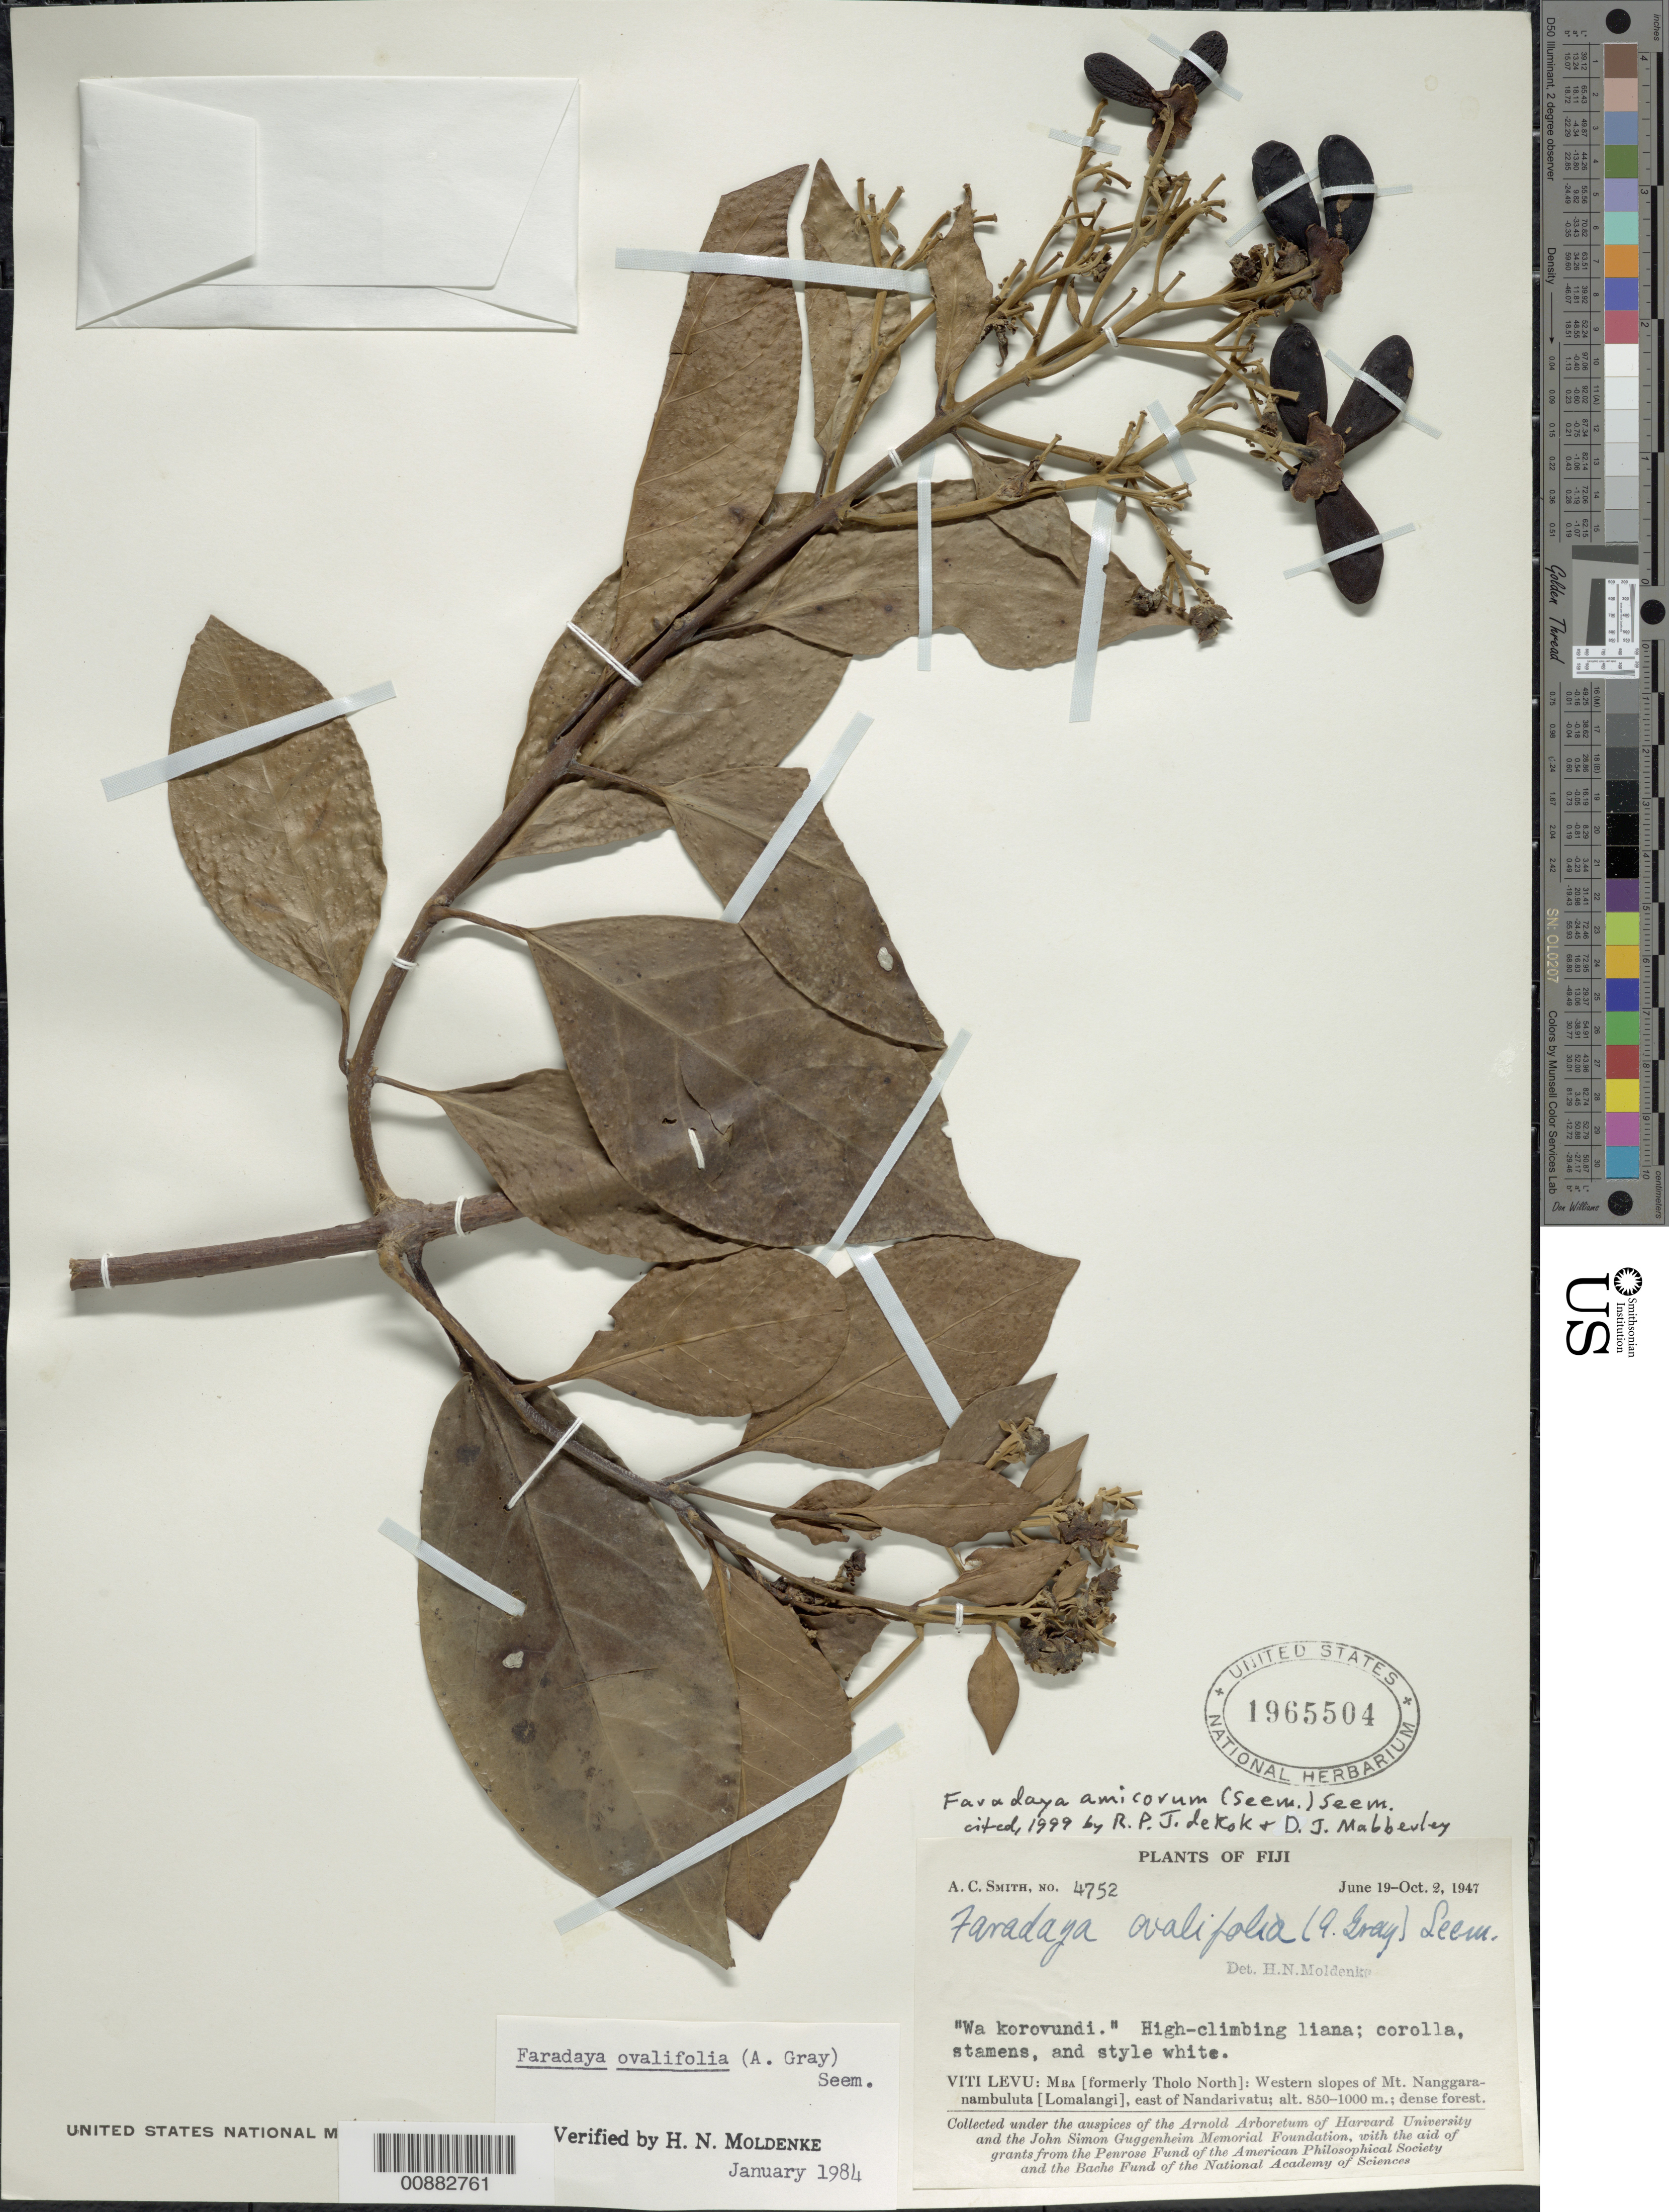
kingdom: Plantae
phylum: Tracheophyta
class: Magnoliopsida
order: Lamiales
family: Lamiaceae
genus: Faradaya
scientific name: Faradaya amicorum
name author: (Seem.) Seem.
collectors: C. A. Smith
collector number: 4752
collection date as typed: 02 Oct 1947 to 19 Oct 1947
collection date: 1947-10-02/1947-10-19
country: Fiji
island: Viti Levu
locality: MBA (formerly Tholo N.), Western slopes of oMt. Nanggara-nambuluta (Lomalangi), E of Nandarivatu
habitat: Dense forest.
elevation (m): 850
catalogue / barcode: US 1965504